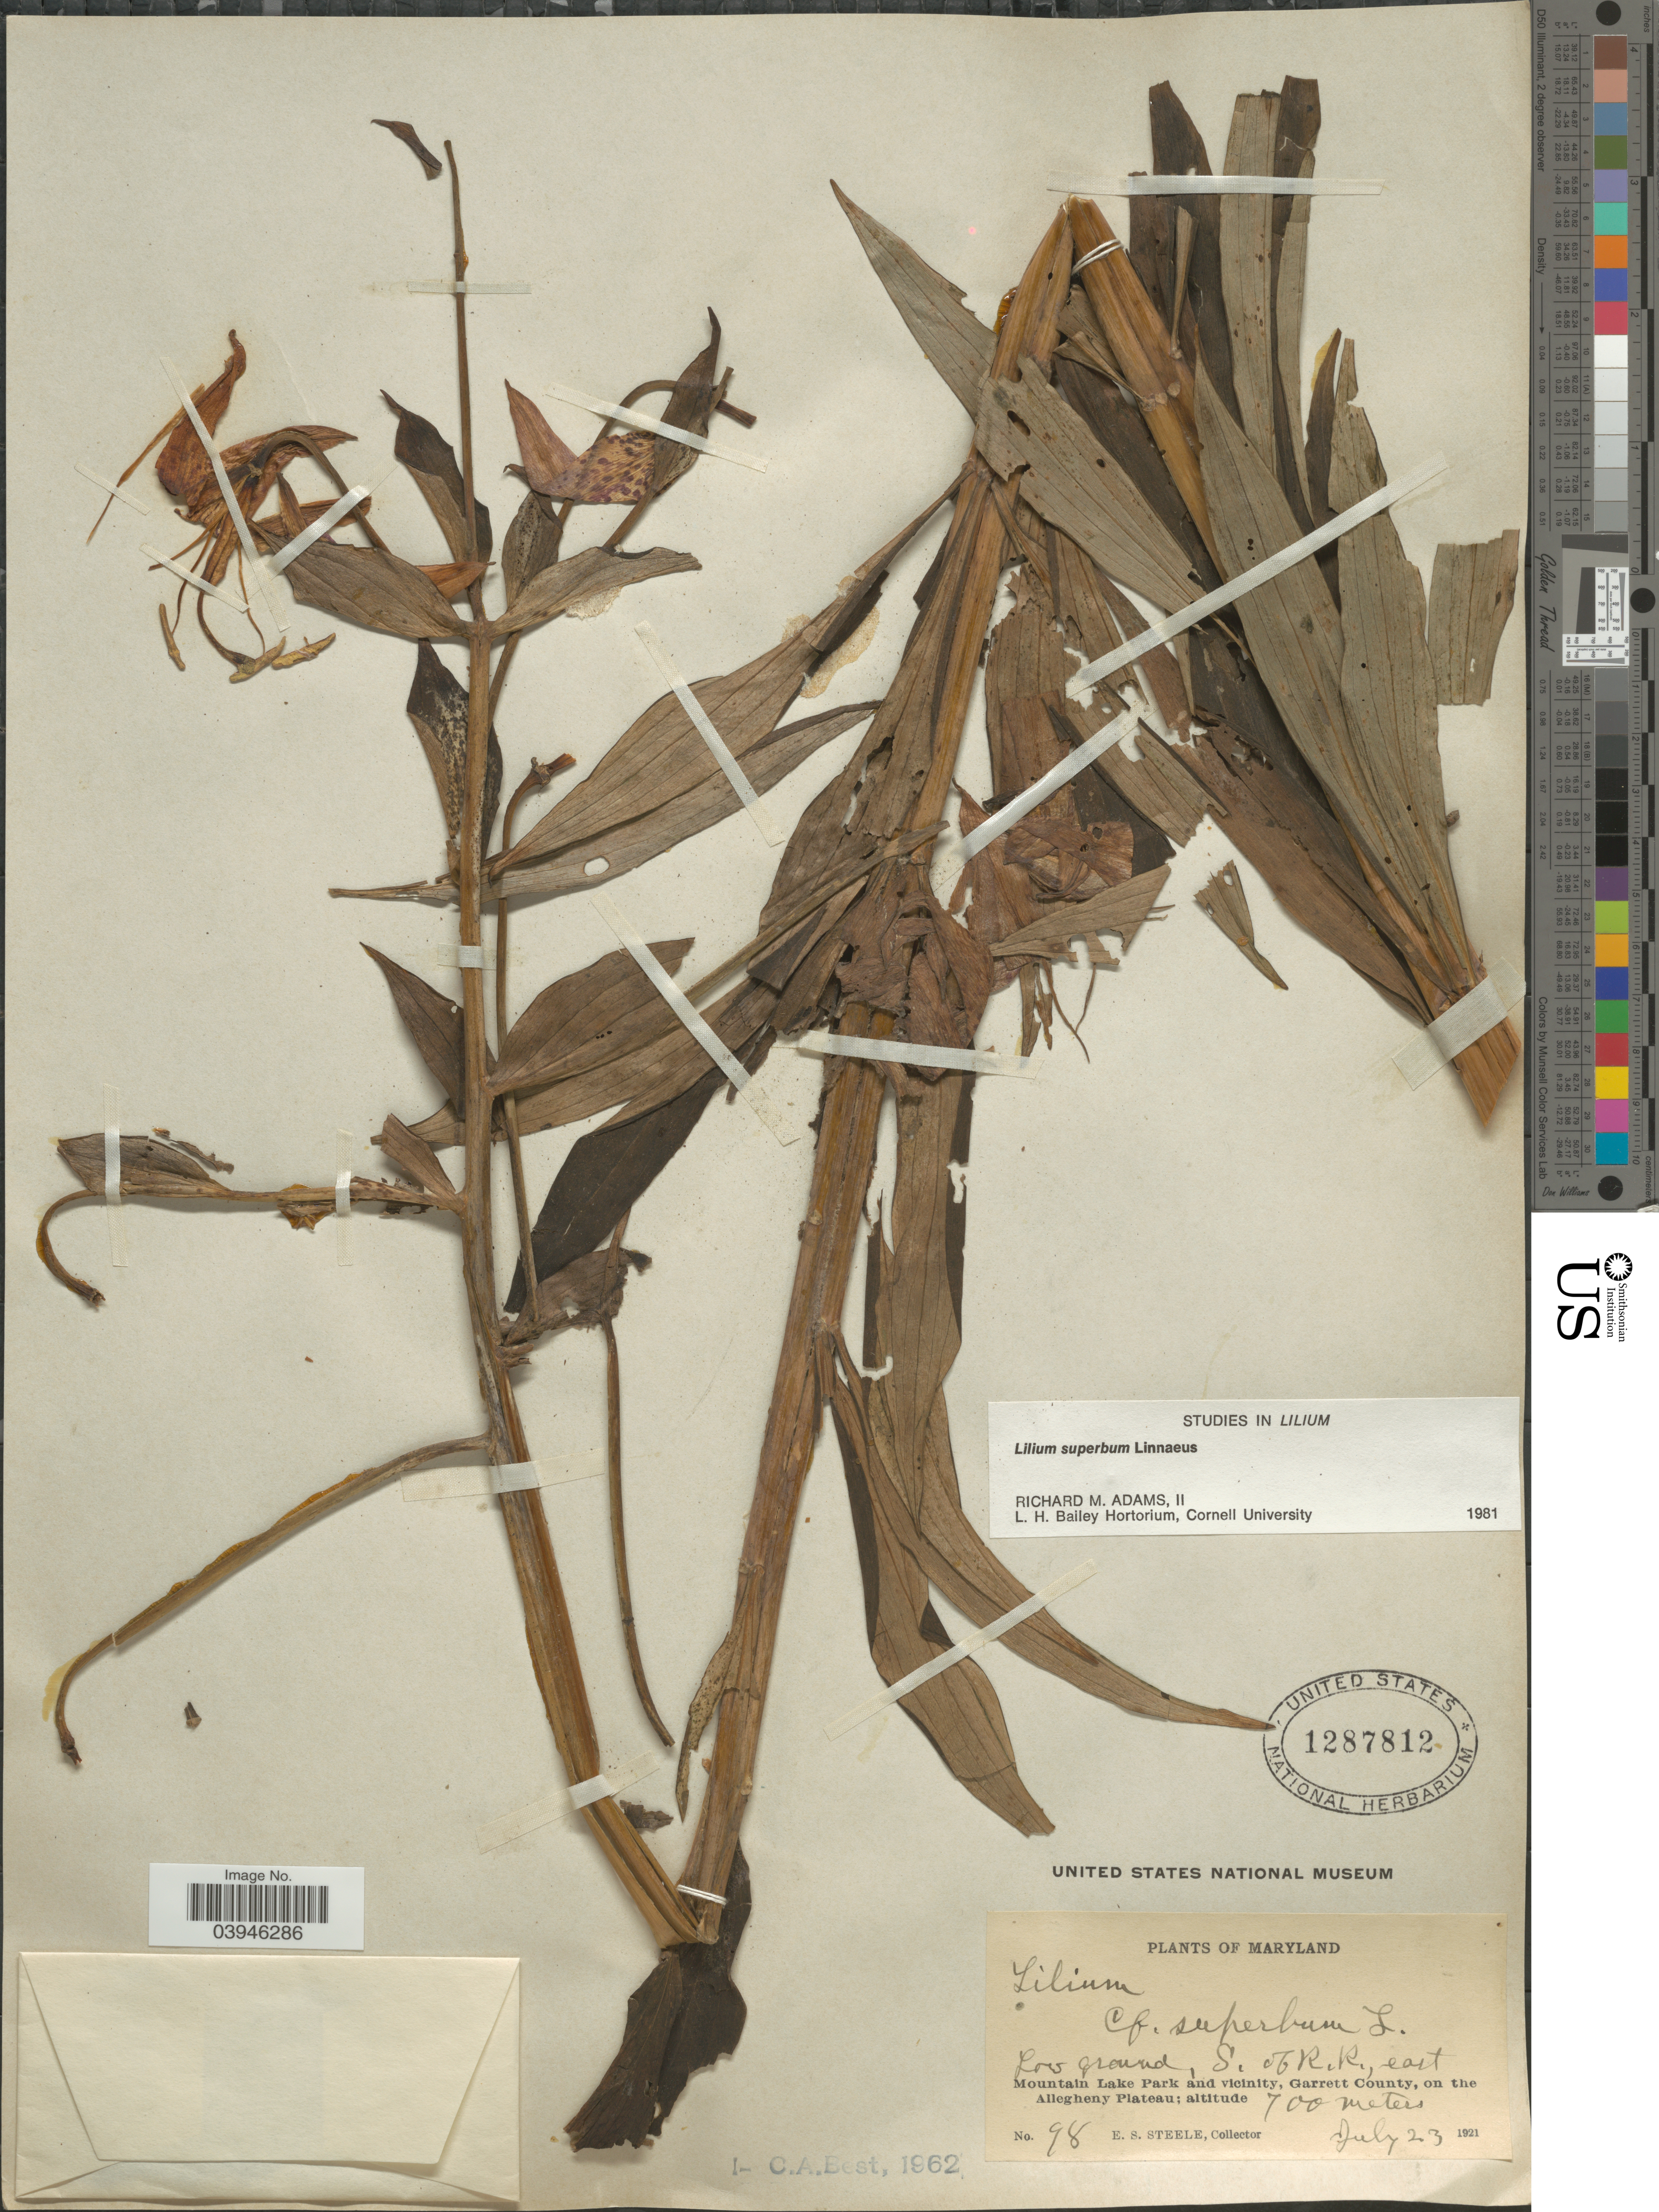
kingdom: Plantae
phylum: Tracheophyta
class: Liliopsida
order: Liliales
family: Liliaceae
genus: Lilium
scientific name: Lilium superbum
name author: L.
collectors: E. Steele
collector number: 98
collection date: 1921-07-23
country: United States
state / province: Maryland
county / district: Garrett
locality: Low ground, S. of R. R., east. Mountain Lake Park and vicinity, Garrett County, on the Allegheny Plateau.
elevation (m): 700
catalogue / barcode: US 1287812